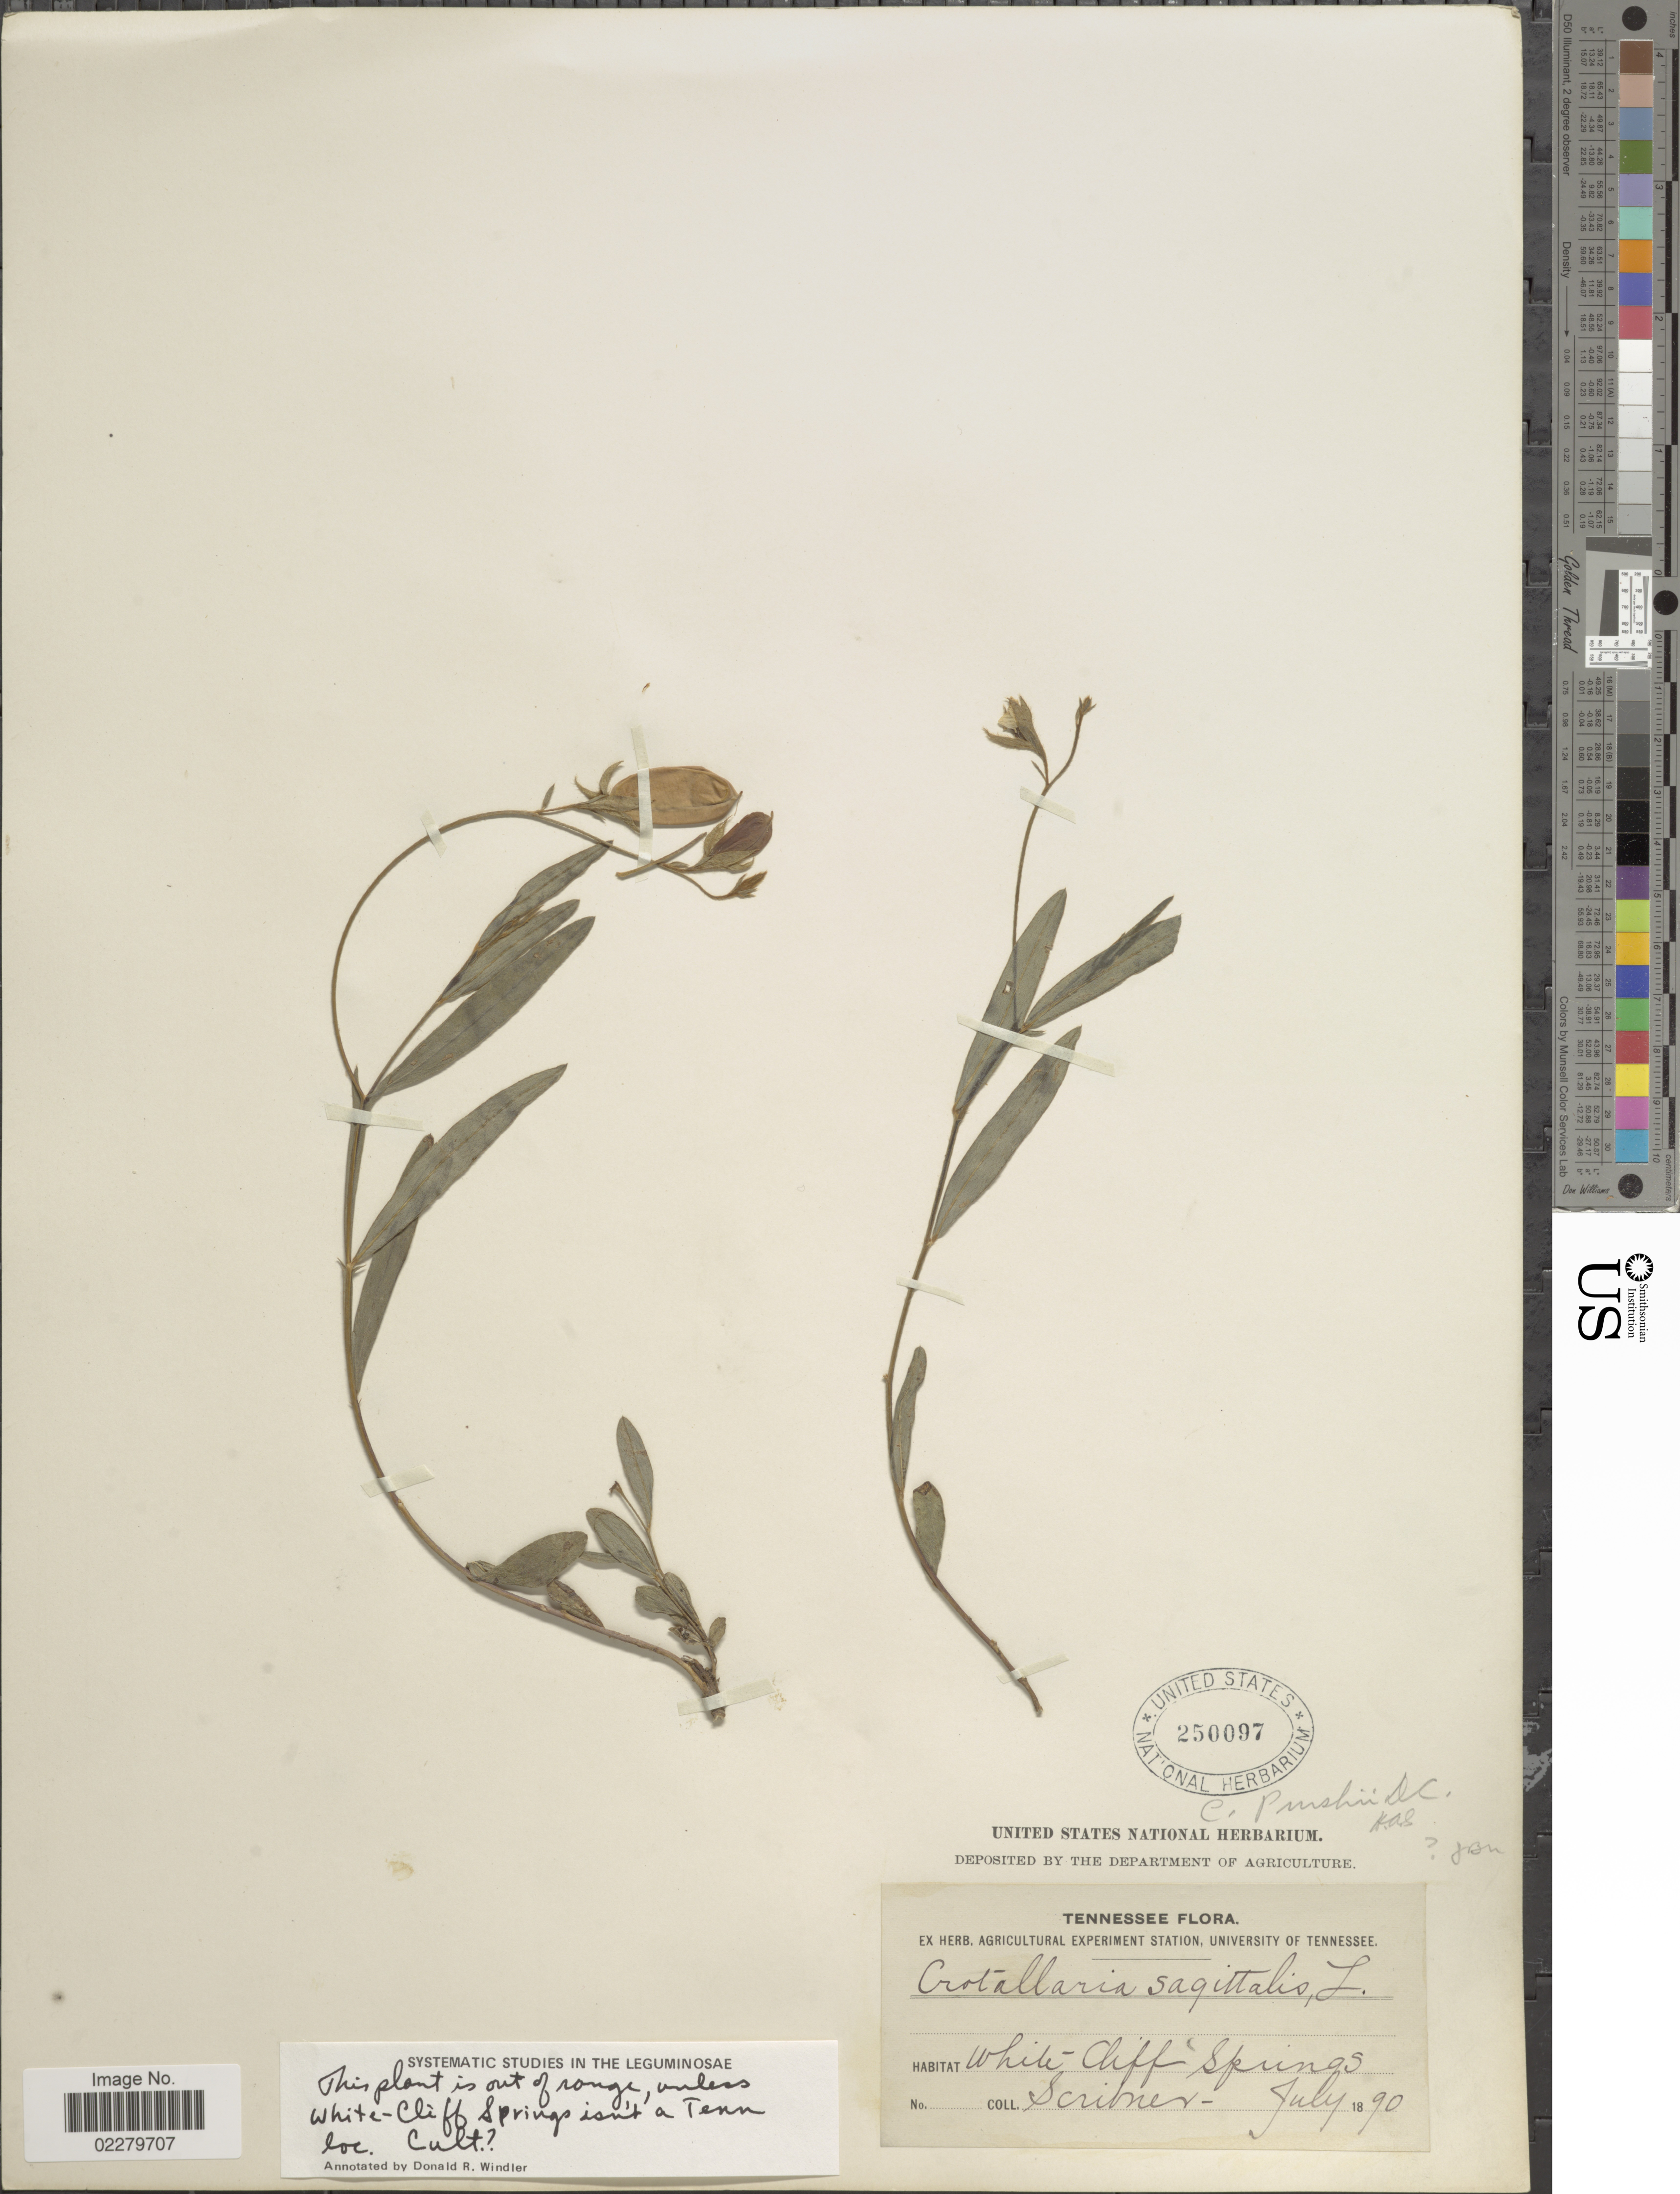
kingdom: Plantae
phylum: Tracheophyta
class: Magnoliopsida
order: Fabales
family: Fabaceae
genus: Crotalaria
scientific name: Crotalaria purshii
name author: DC.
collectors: Scribner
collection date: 1890-07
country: United States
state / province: Tennessee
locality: White Cliff Springs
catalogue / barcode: US 250097